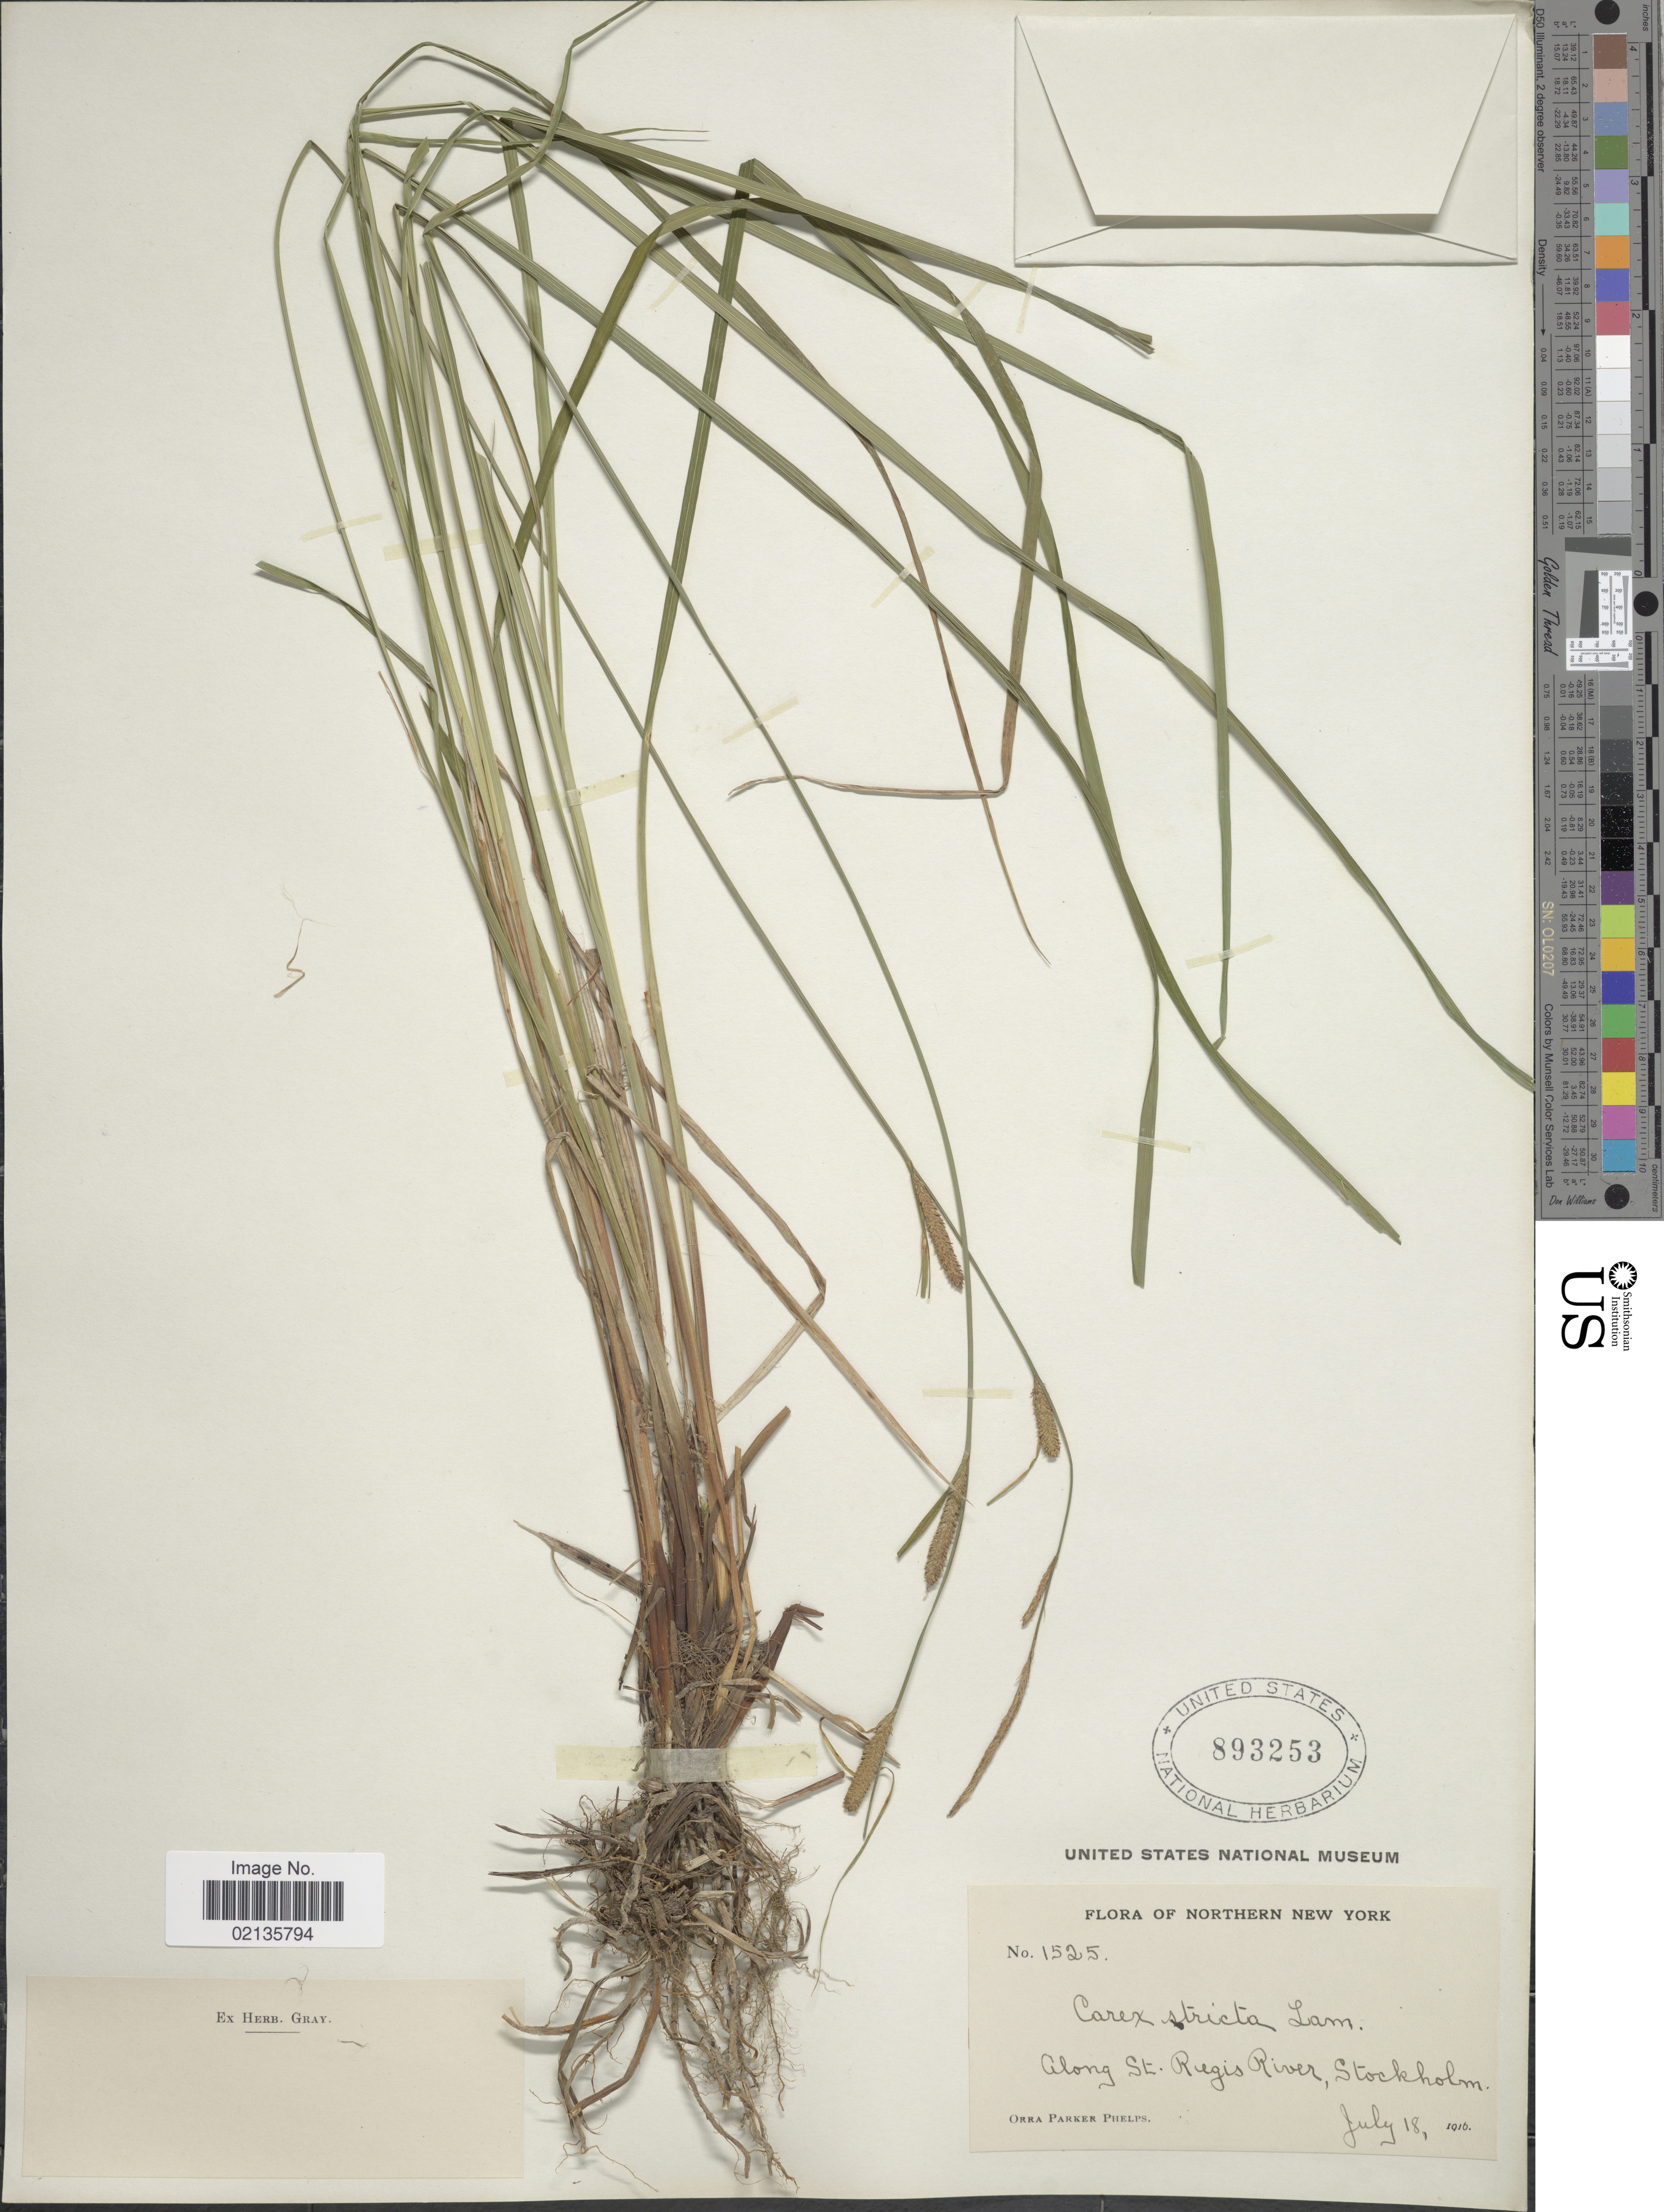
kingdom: Plantae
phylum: Tracheophyta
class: Liliopsida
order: Poales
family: Cyperaceae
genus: Carex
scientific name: Carex stricta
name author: Lam.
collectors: O. P. Phelps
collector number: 1525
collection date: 1916-07-17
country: United States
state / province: New York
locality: Northern New York, Along St. Regis River, Stockholm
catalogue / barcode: US 893253